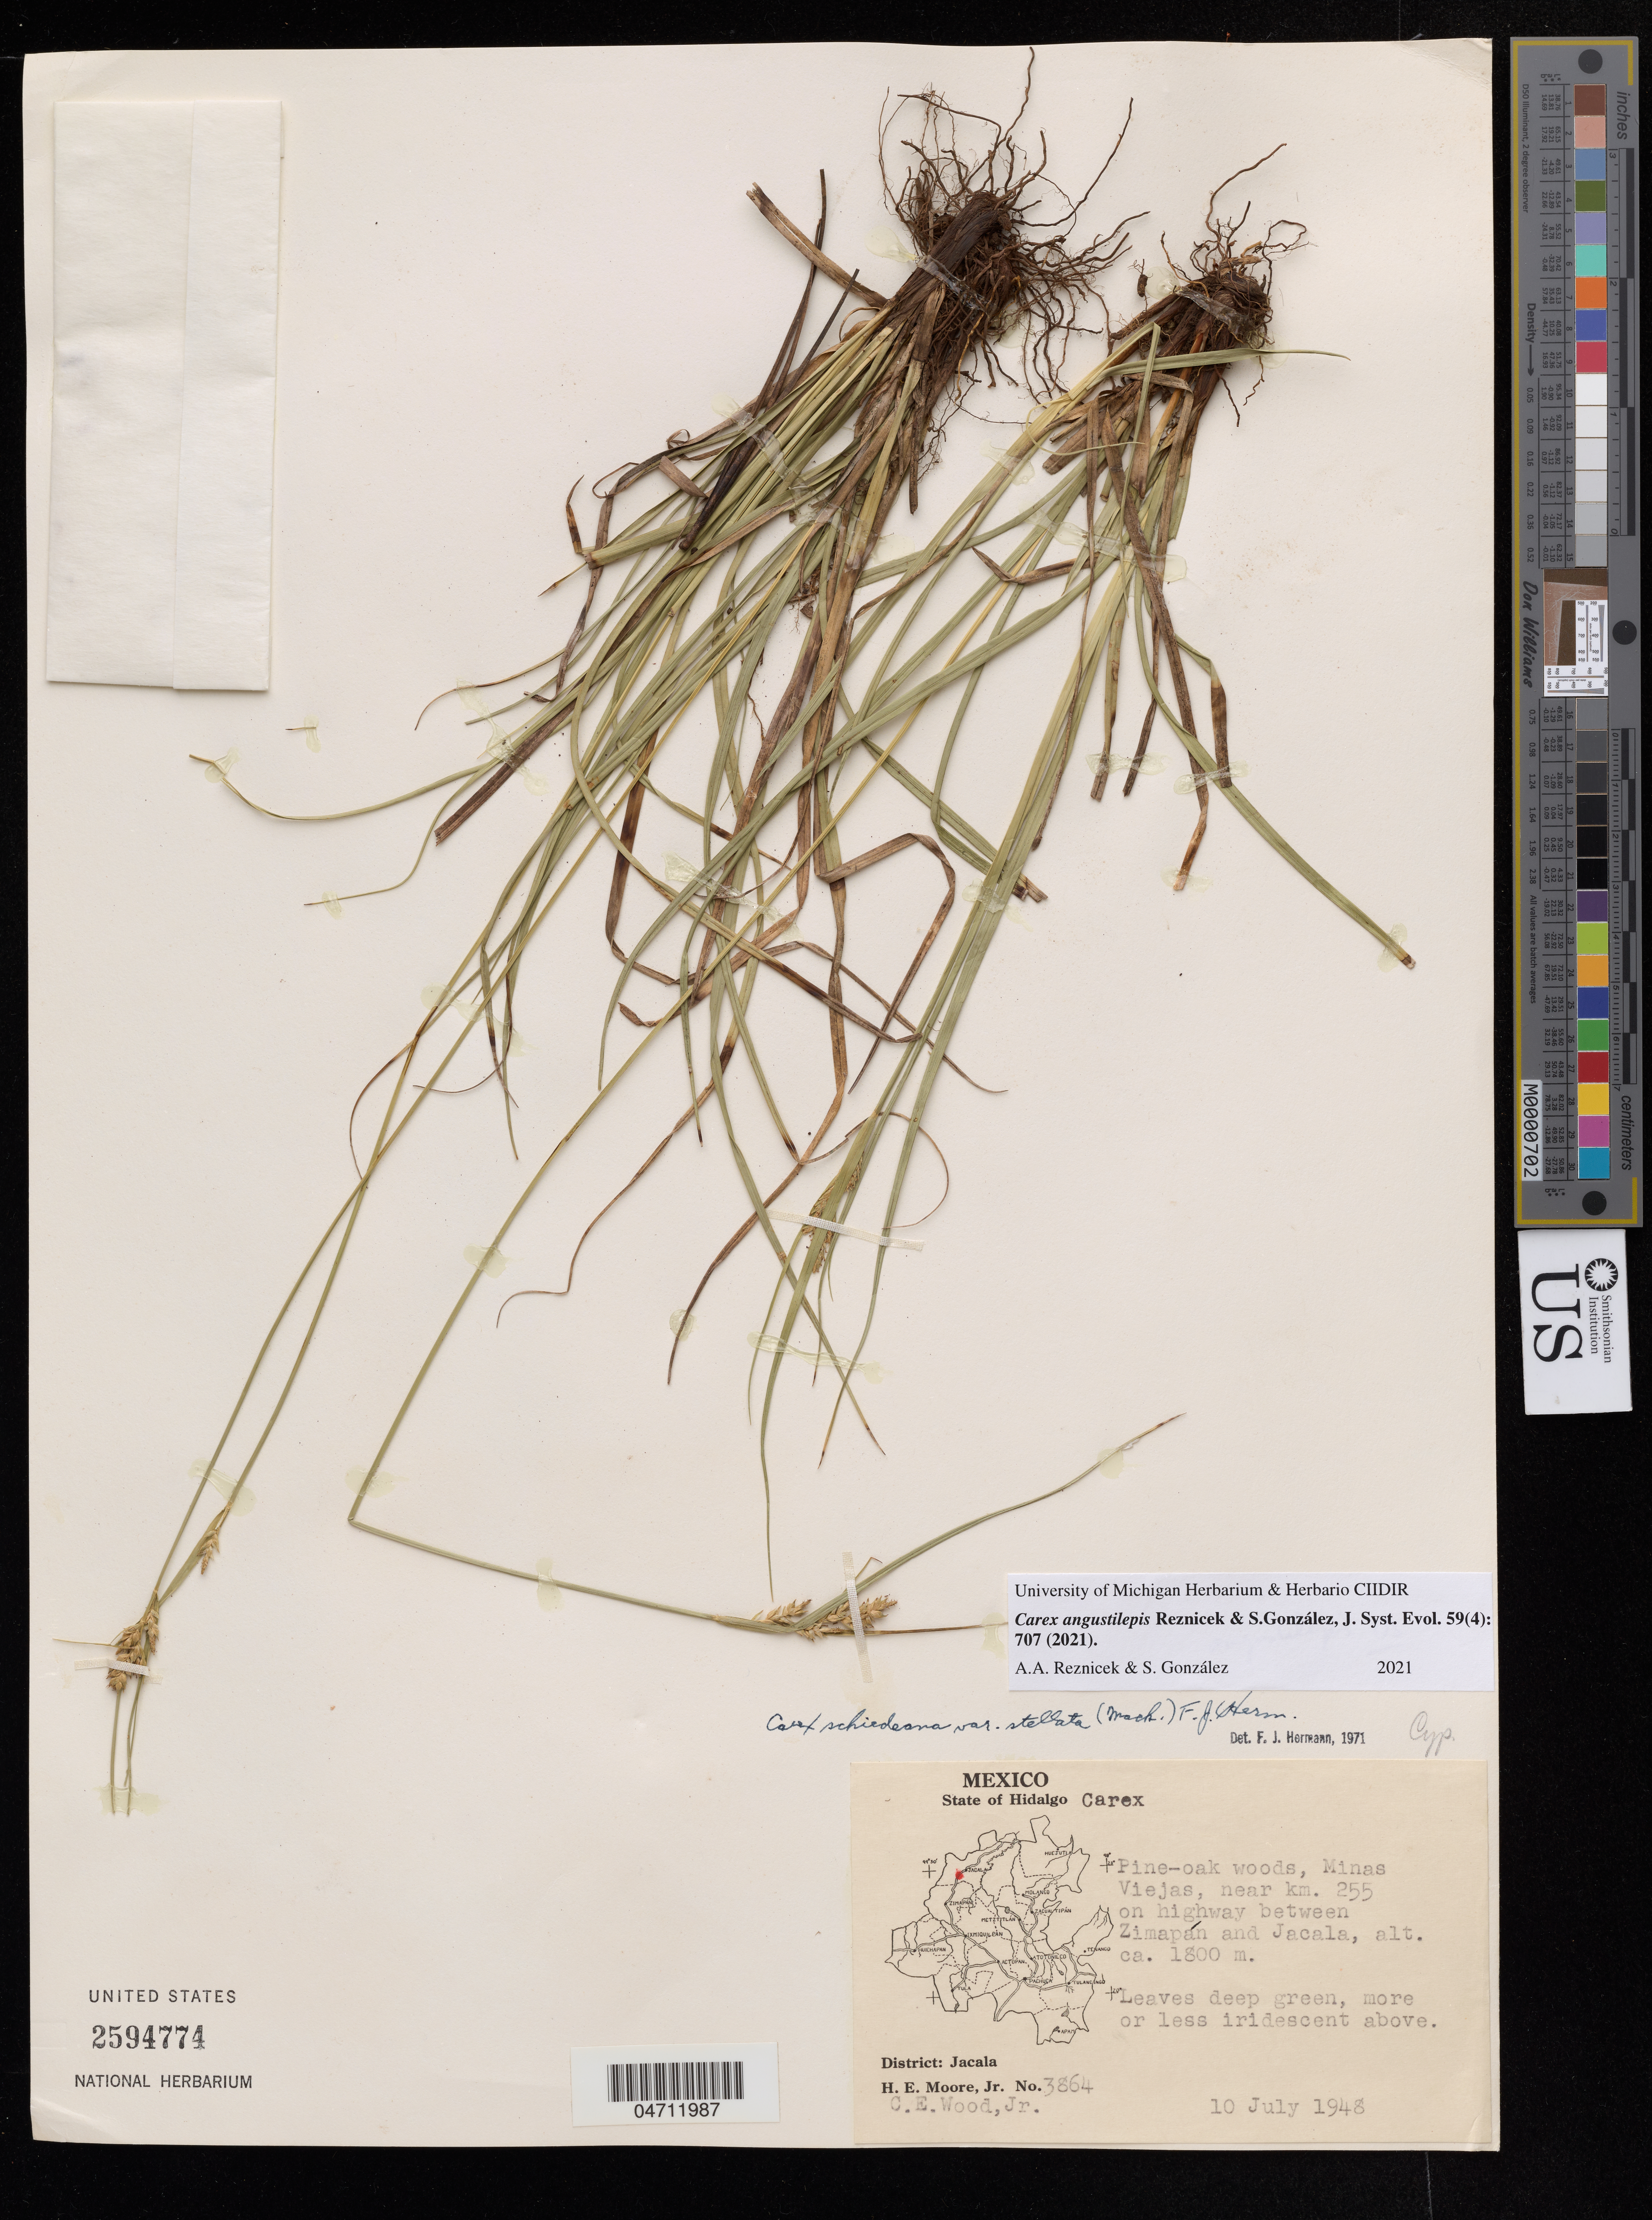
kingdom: Plantae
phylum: Tracheophyta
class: Liliopsida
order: Poales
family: Cyperaceae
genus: Carex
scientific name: Carex angustilepis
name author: Reznicek & S.González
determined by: Reznicek, A. A.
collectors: H. E. Moore & C. Wood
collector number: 3864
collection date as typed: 10 Jul 1948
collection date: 1948-07-10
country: Mexico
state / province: Hidalgo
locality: Minas Viejas, near Km 255 on hwy between Zimapán & Jacala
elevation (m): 1800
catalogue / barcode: US 2594774